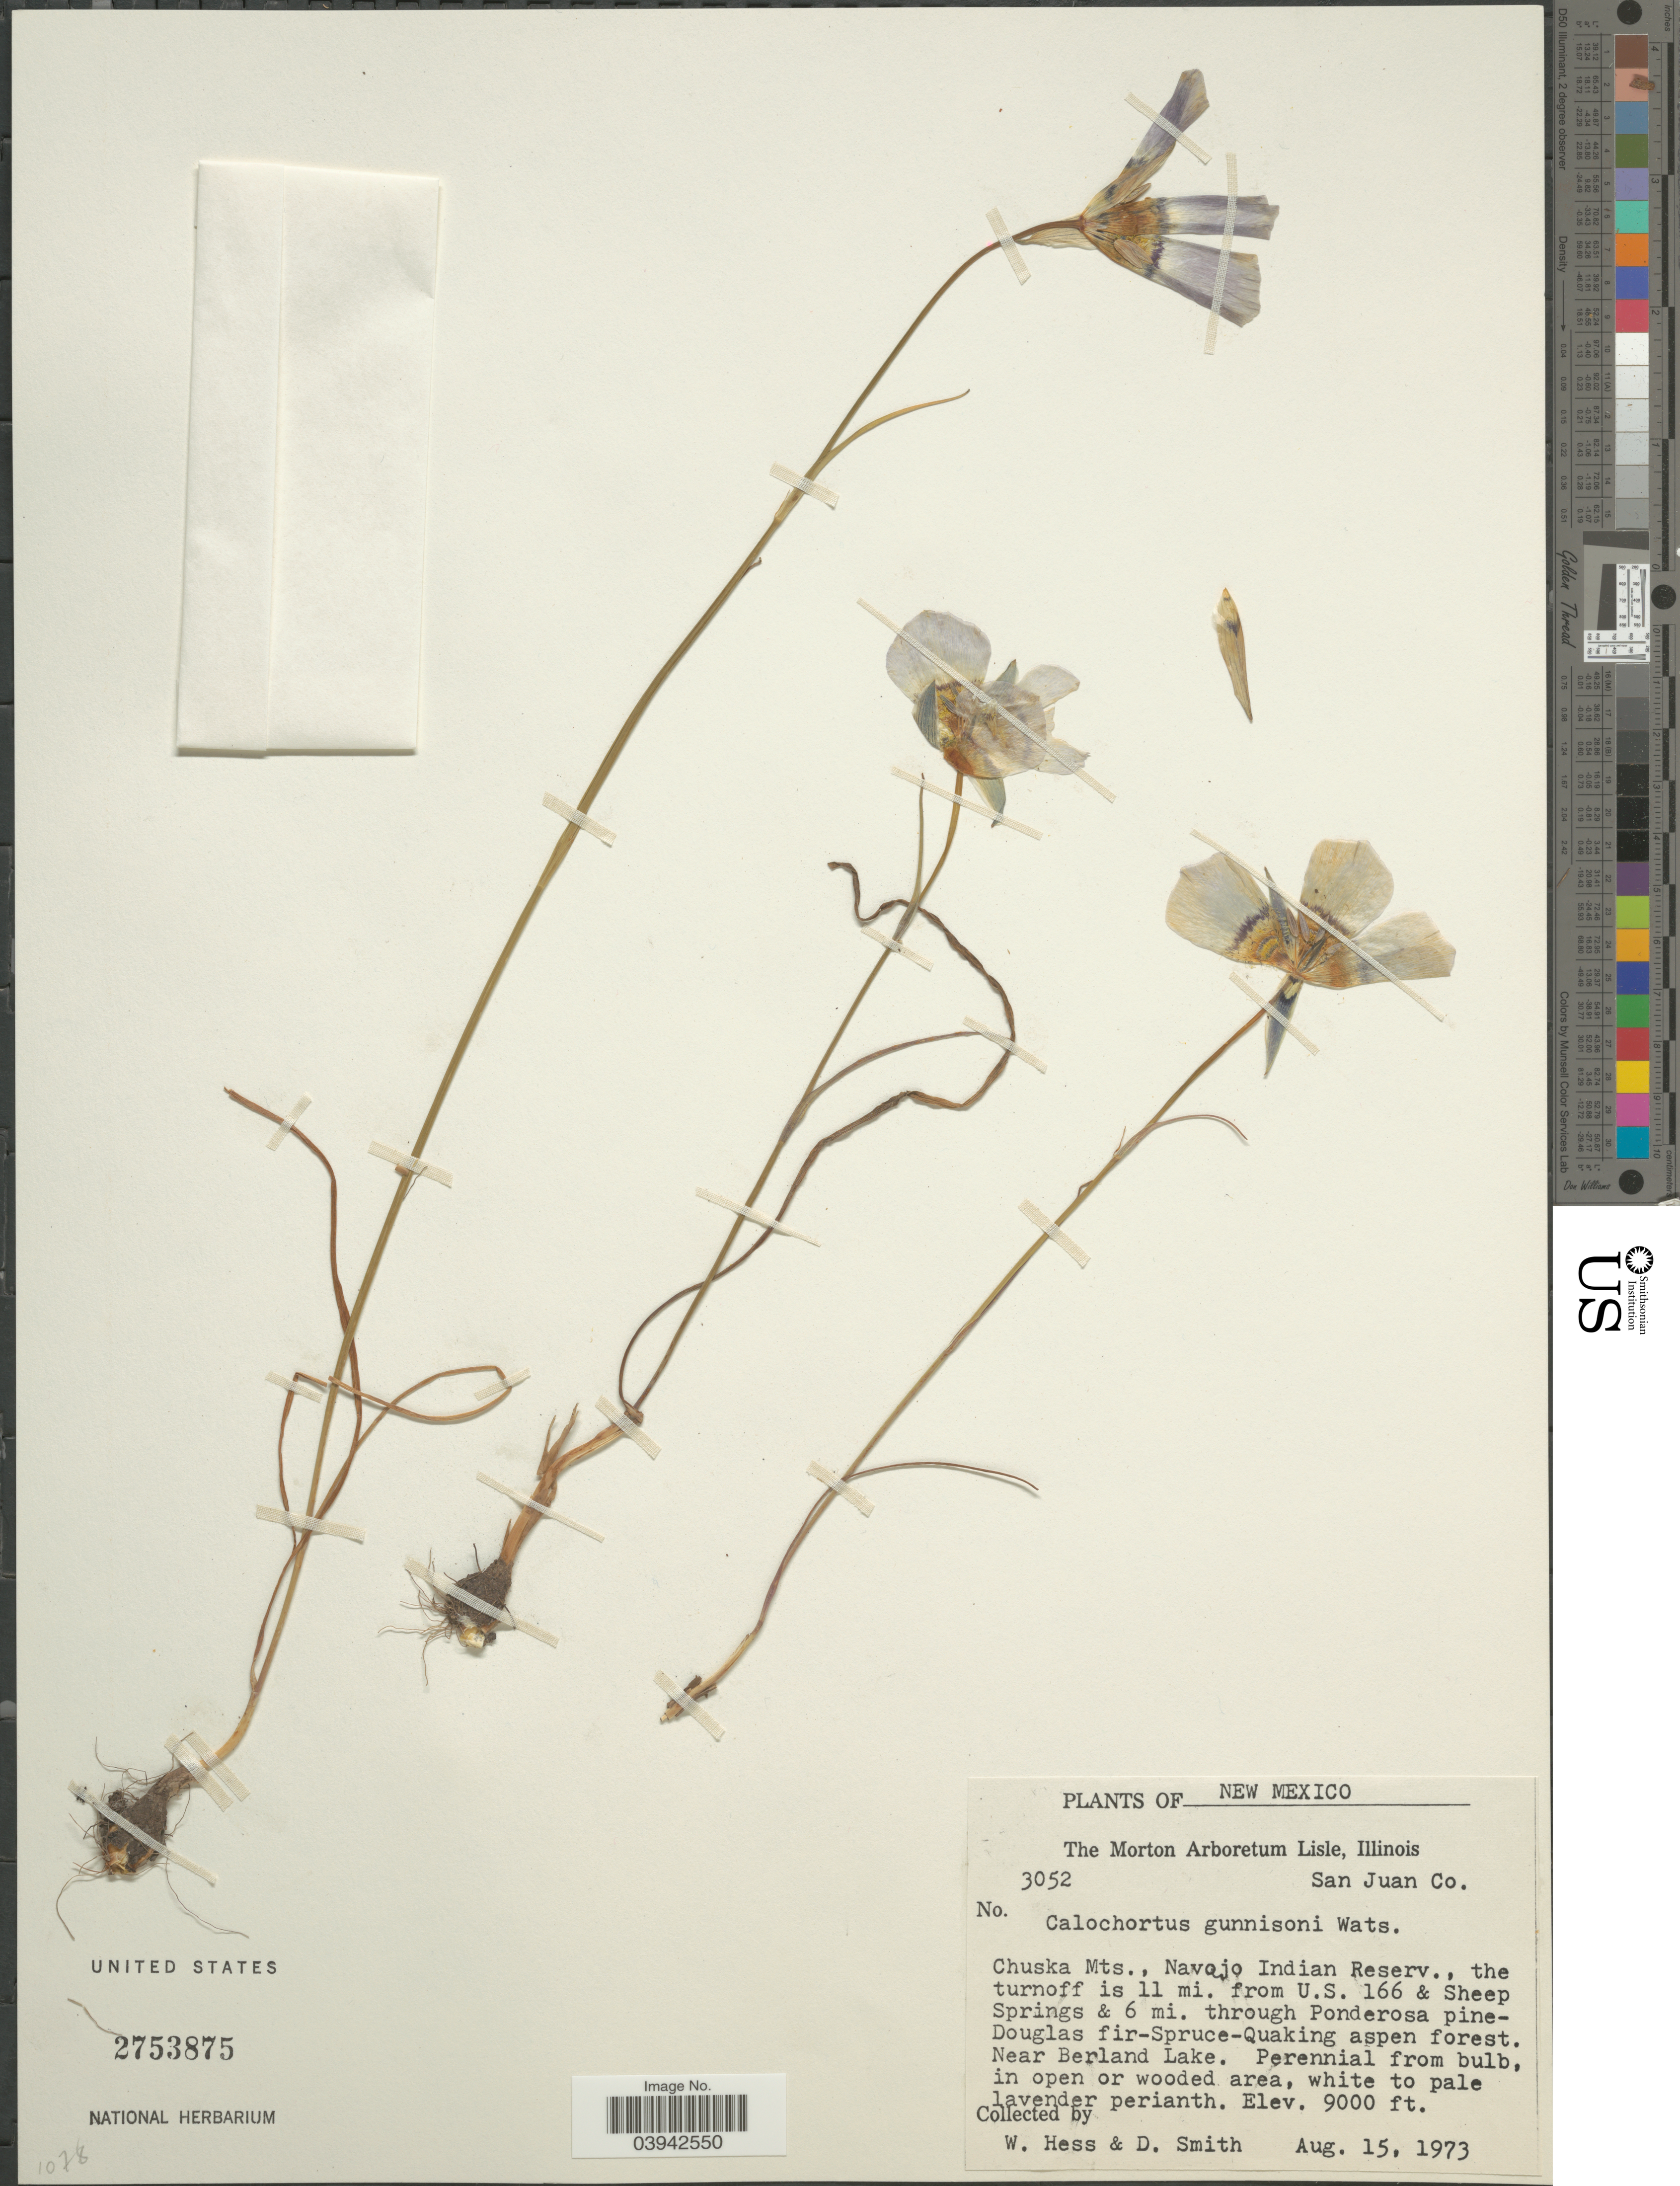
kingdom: Plantae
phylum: Tracheophyta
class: Liliopsida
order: Liliales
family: Liliaceae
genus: Calochortus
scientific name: Calochortus gunnisonii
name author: S. Watson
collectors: W. Hess & D. Smith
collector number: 3052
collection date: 1973-08-15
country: United States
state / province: New Mexico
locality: San Juan Co. Chuska Mts., Navajo Indian Reserv., the turnoff is 11 mi. from U.S. 166 & Sheep Springs & 6 mi. through Ponderosa pine-Douglas fir-Spruce-Quaking aspen forest. Near Berland Lake.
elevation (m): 2743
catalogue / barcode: US 2753875